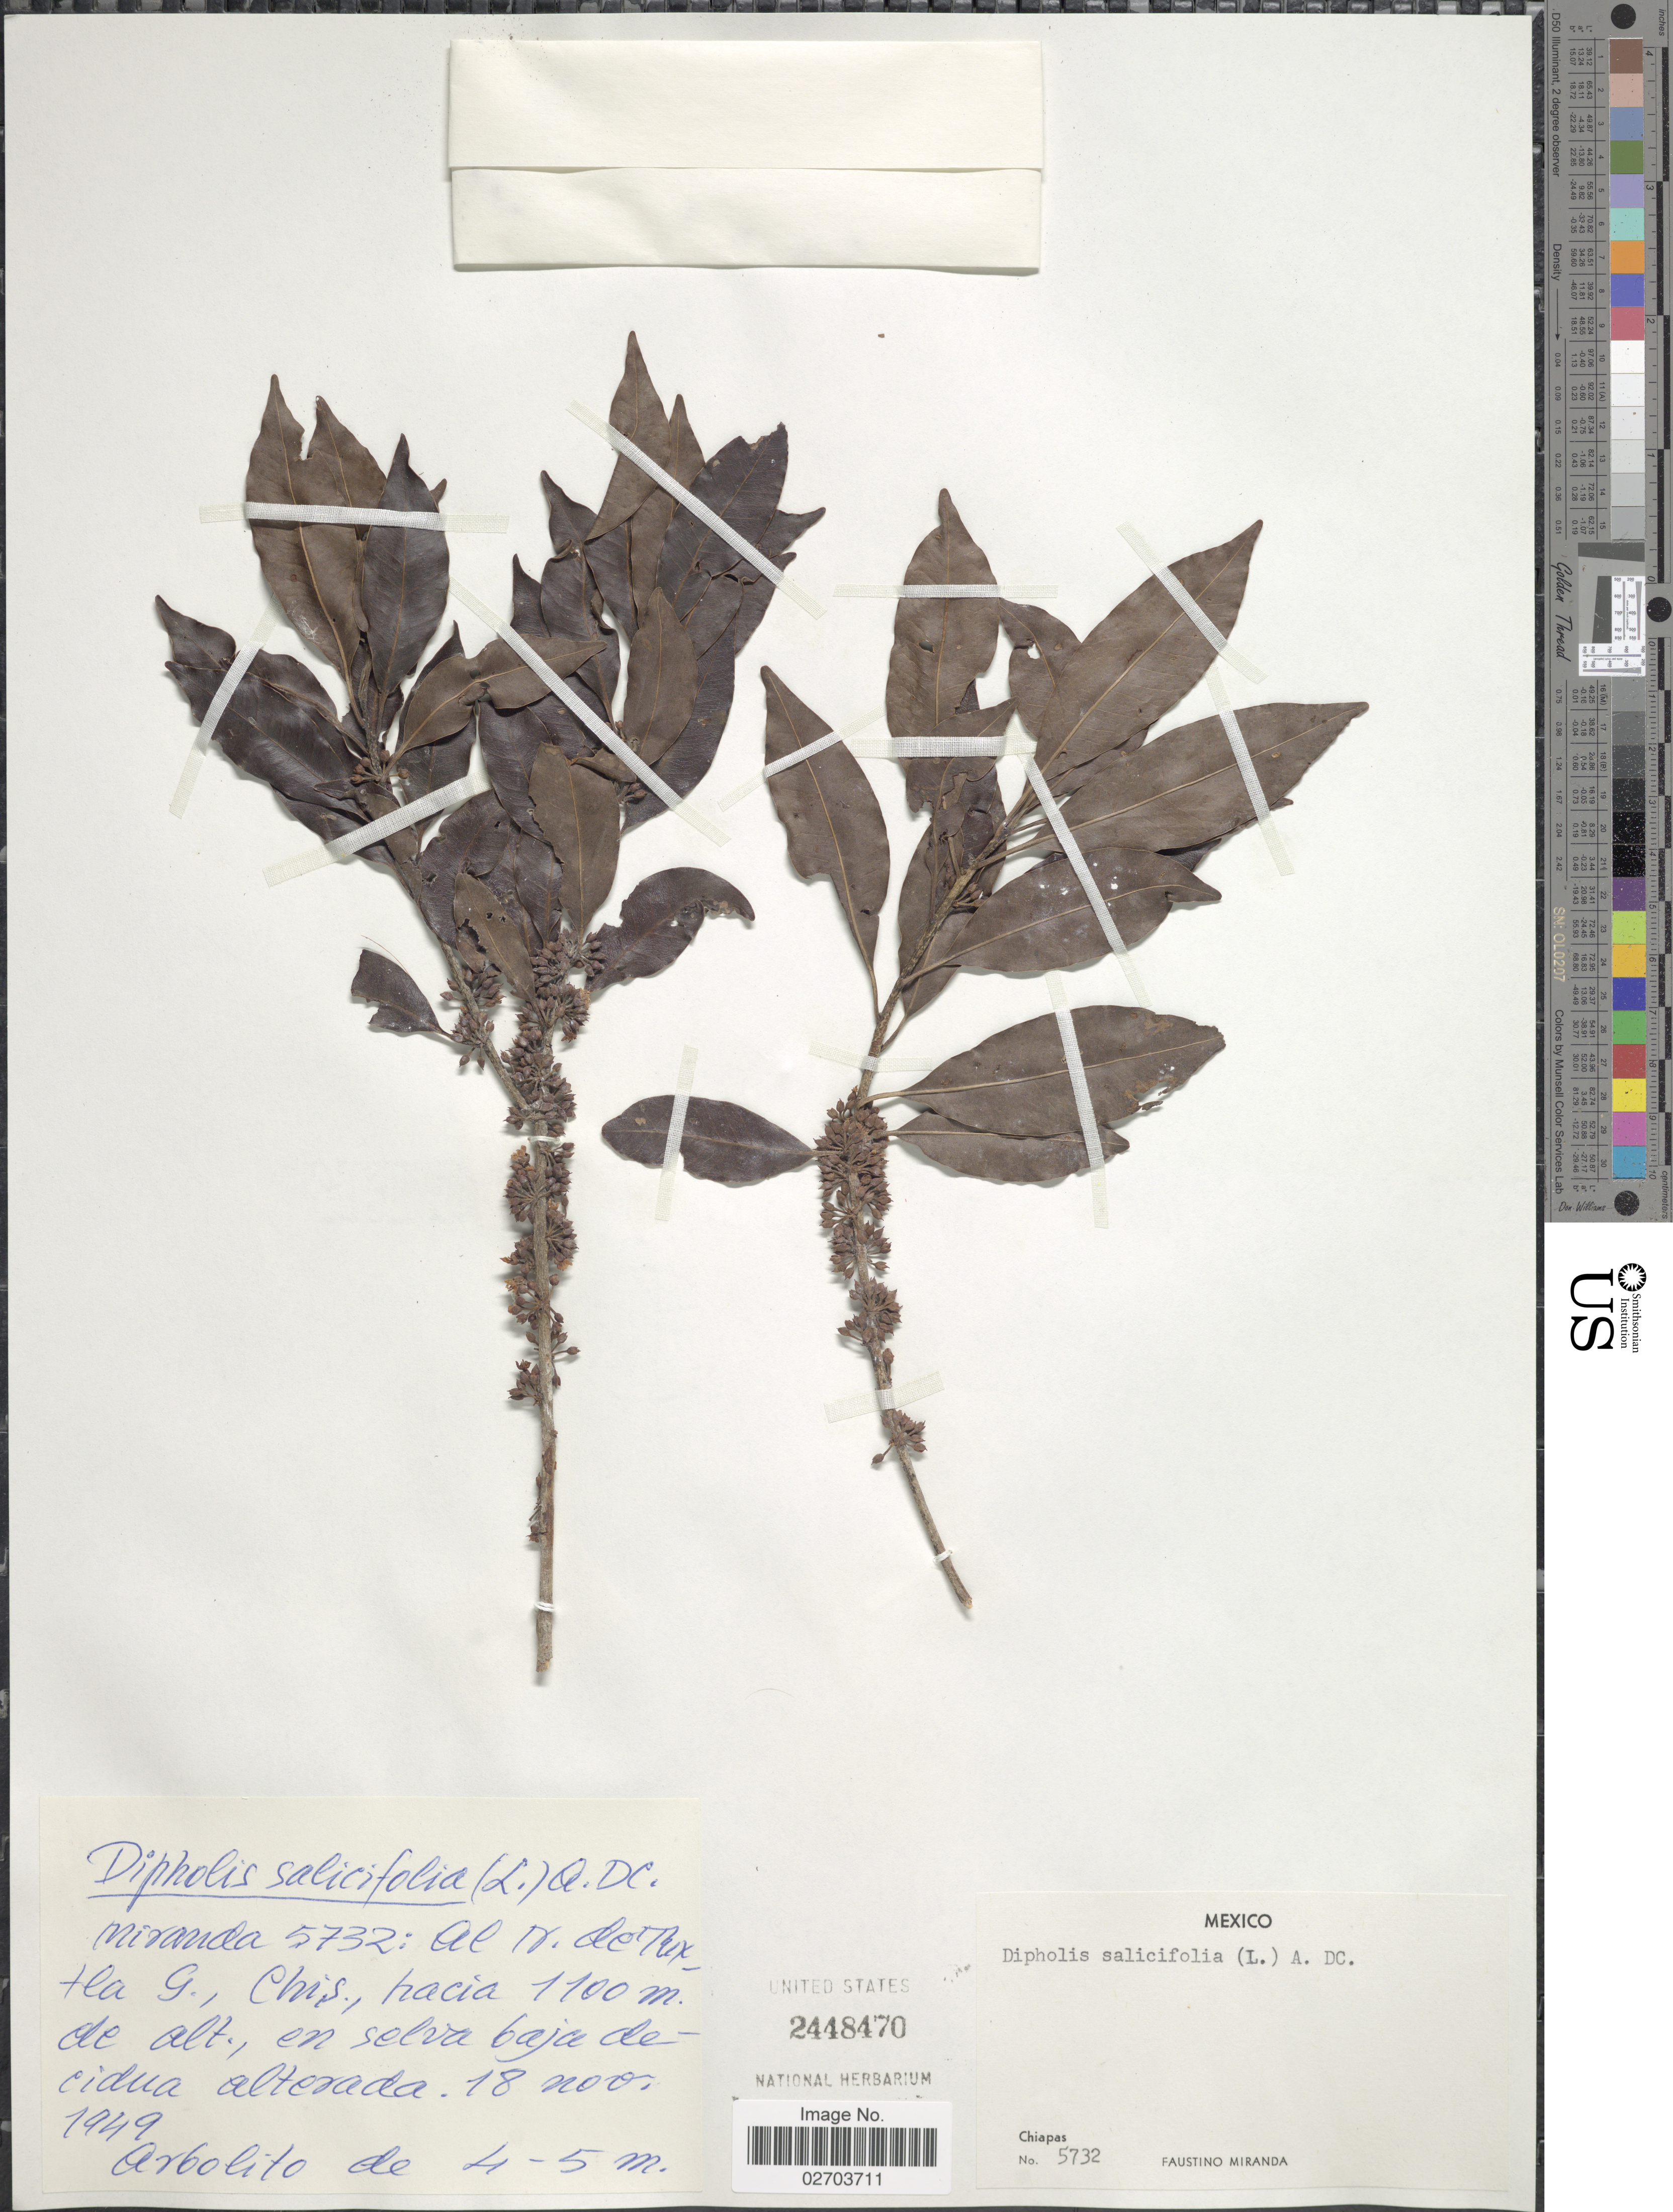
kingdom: Plantae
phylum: Tracheophyta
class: Magnoliopsida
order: Ericales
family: Sapotaceae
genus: Sideroxylon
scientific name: Sideroxylon salicifolium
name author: (L.) Lam.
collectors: F. Miranda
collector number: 5732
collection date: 1949-11-18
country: Mexico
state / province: Chiapas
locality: Al N. de Tuxtla G., en selva baja decidua alterada.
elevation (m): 1100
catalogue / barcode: US 2448470